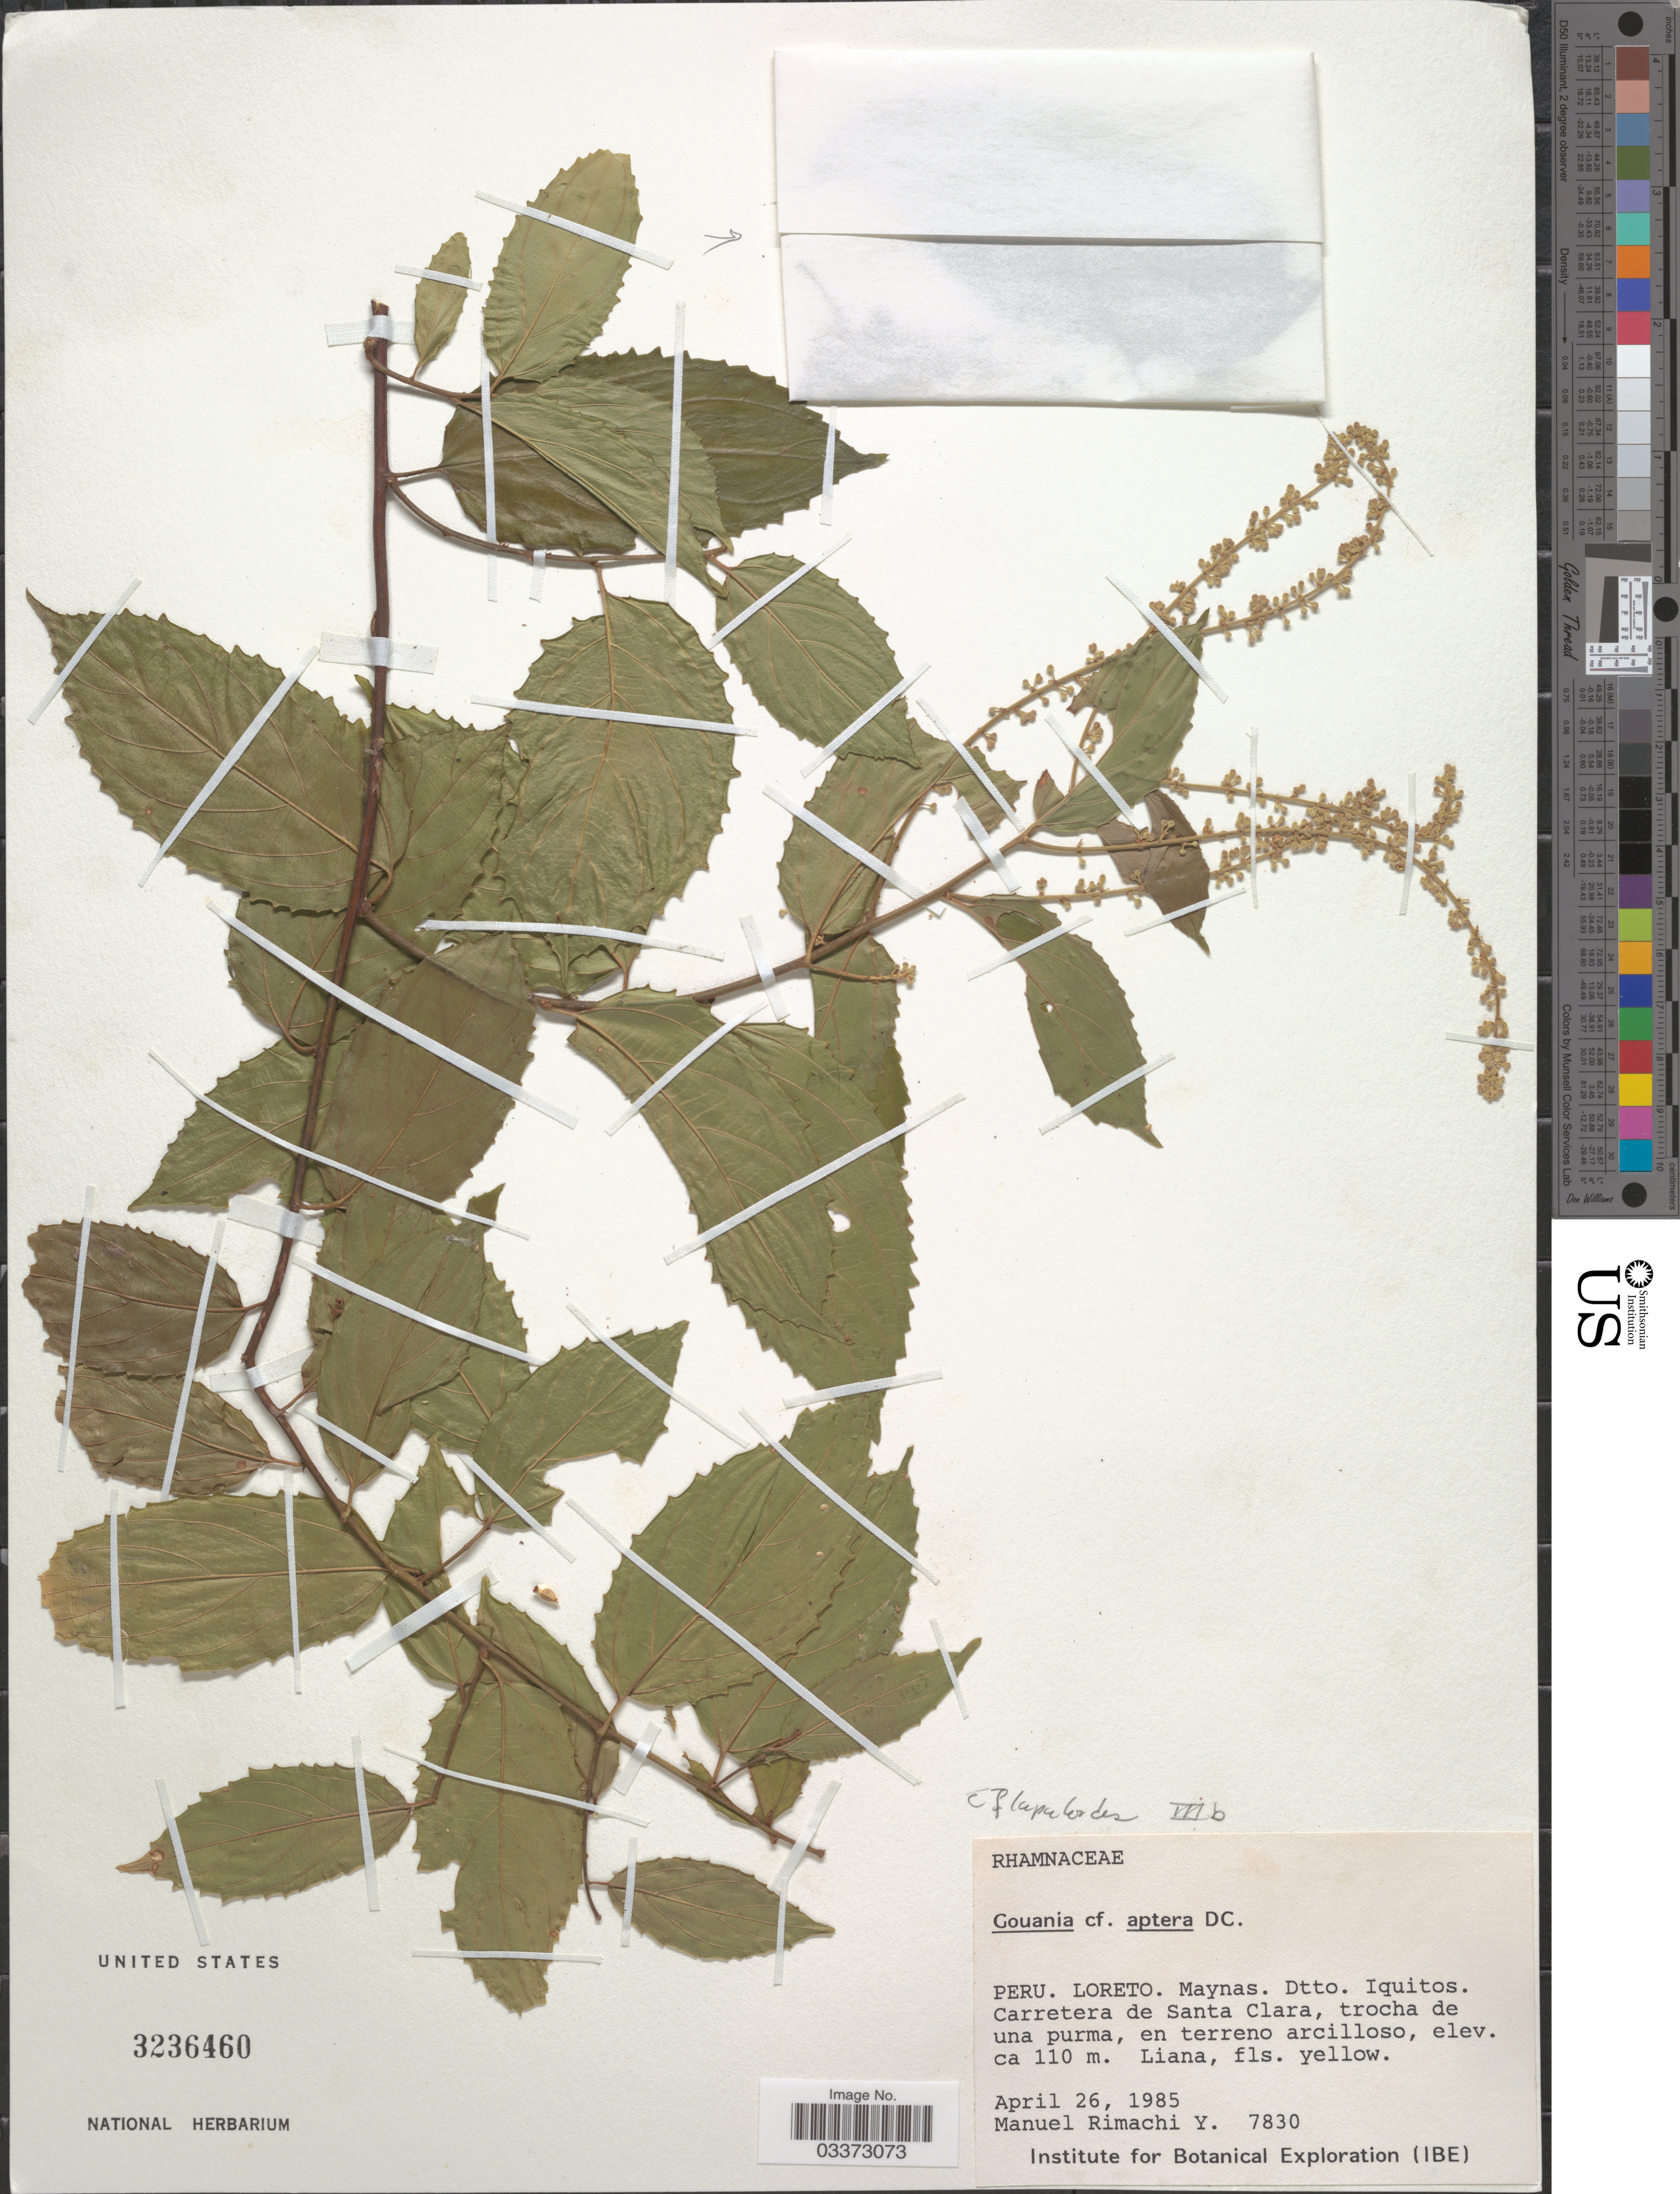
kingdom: Plantae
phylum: Tracheophyta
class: Magnoliopsida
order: Rosales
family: Rhamnaceae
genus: Gouania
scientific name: Gouania sp.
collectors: M. Rimachi Y.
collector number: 7830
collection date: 1985-04-26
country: Peru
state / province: Loreto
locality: Maynas. Dtto. Iquitos. Carretera de Santa Clara, trocha de una purma.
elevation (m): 110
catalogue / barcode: US 3236460